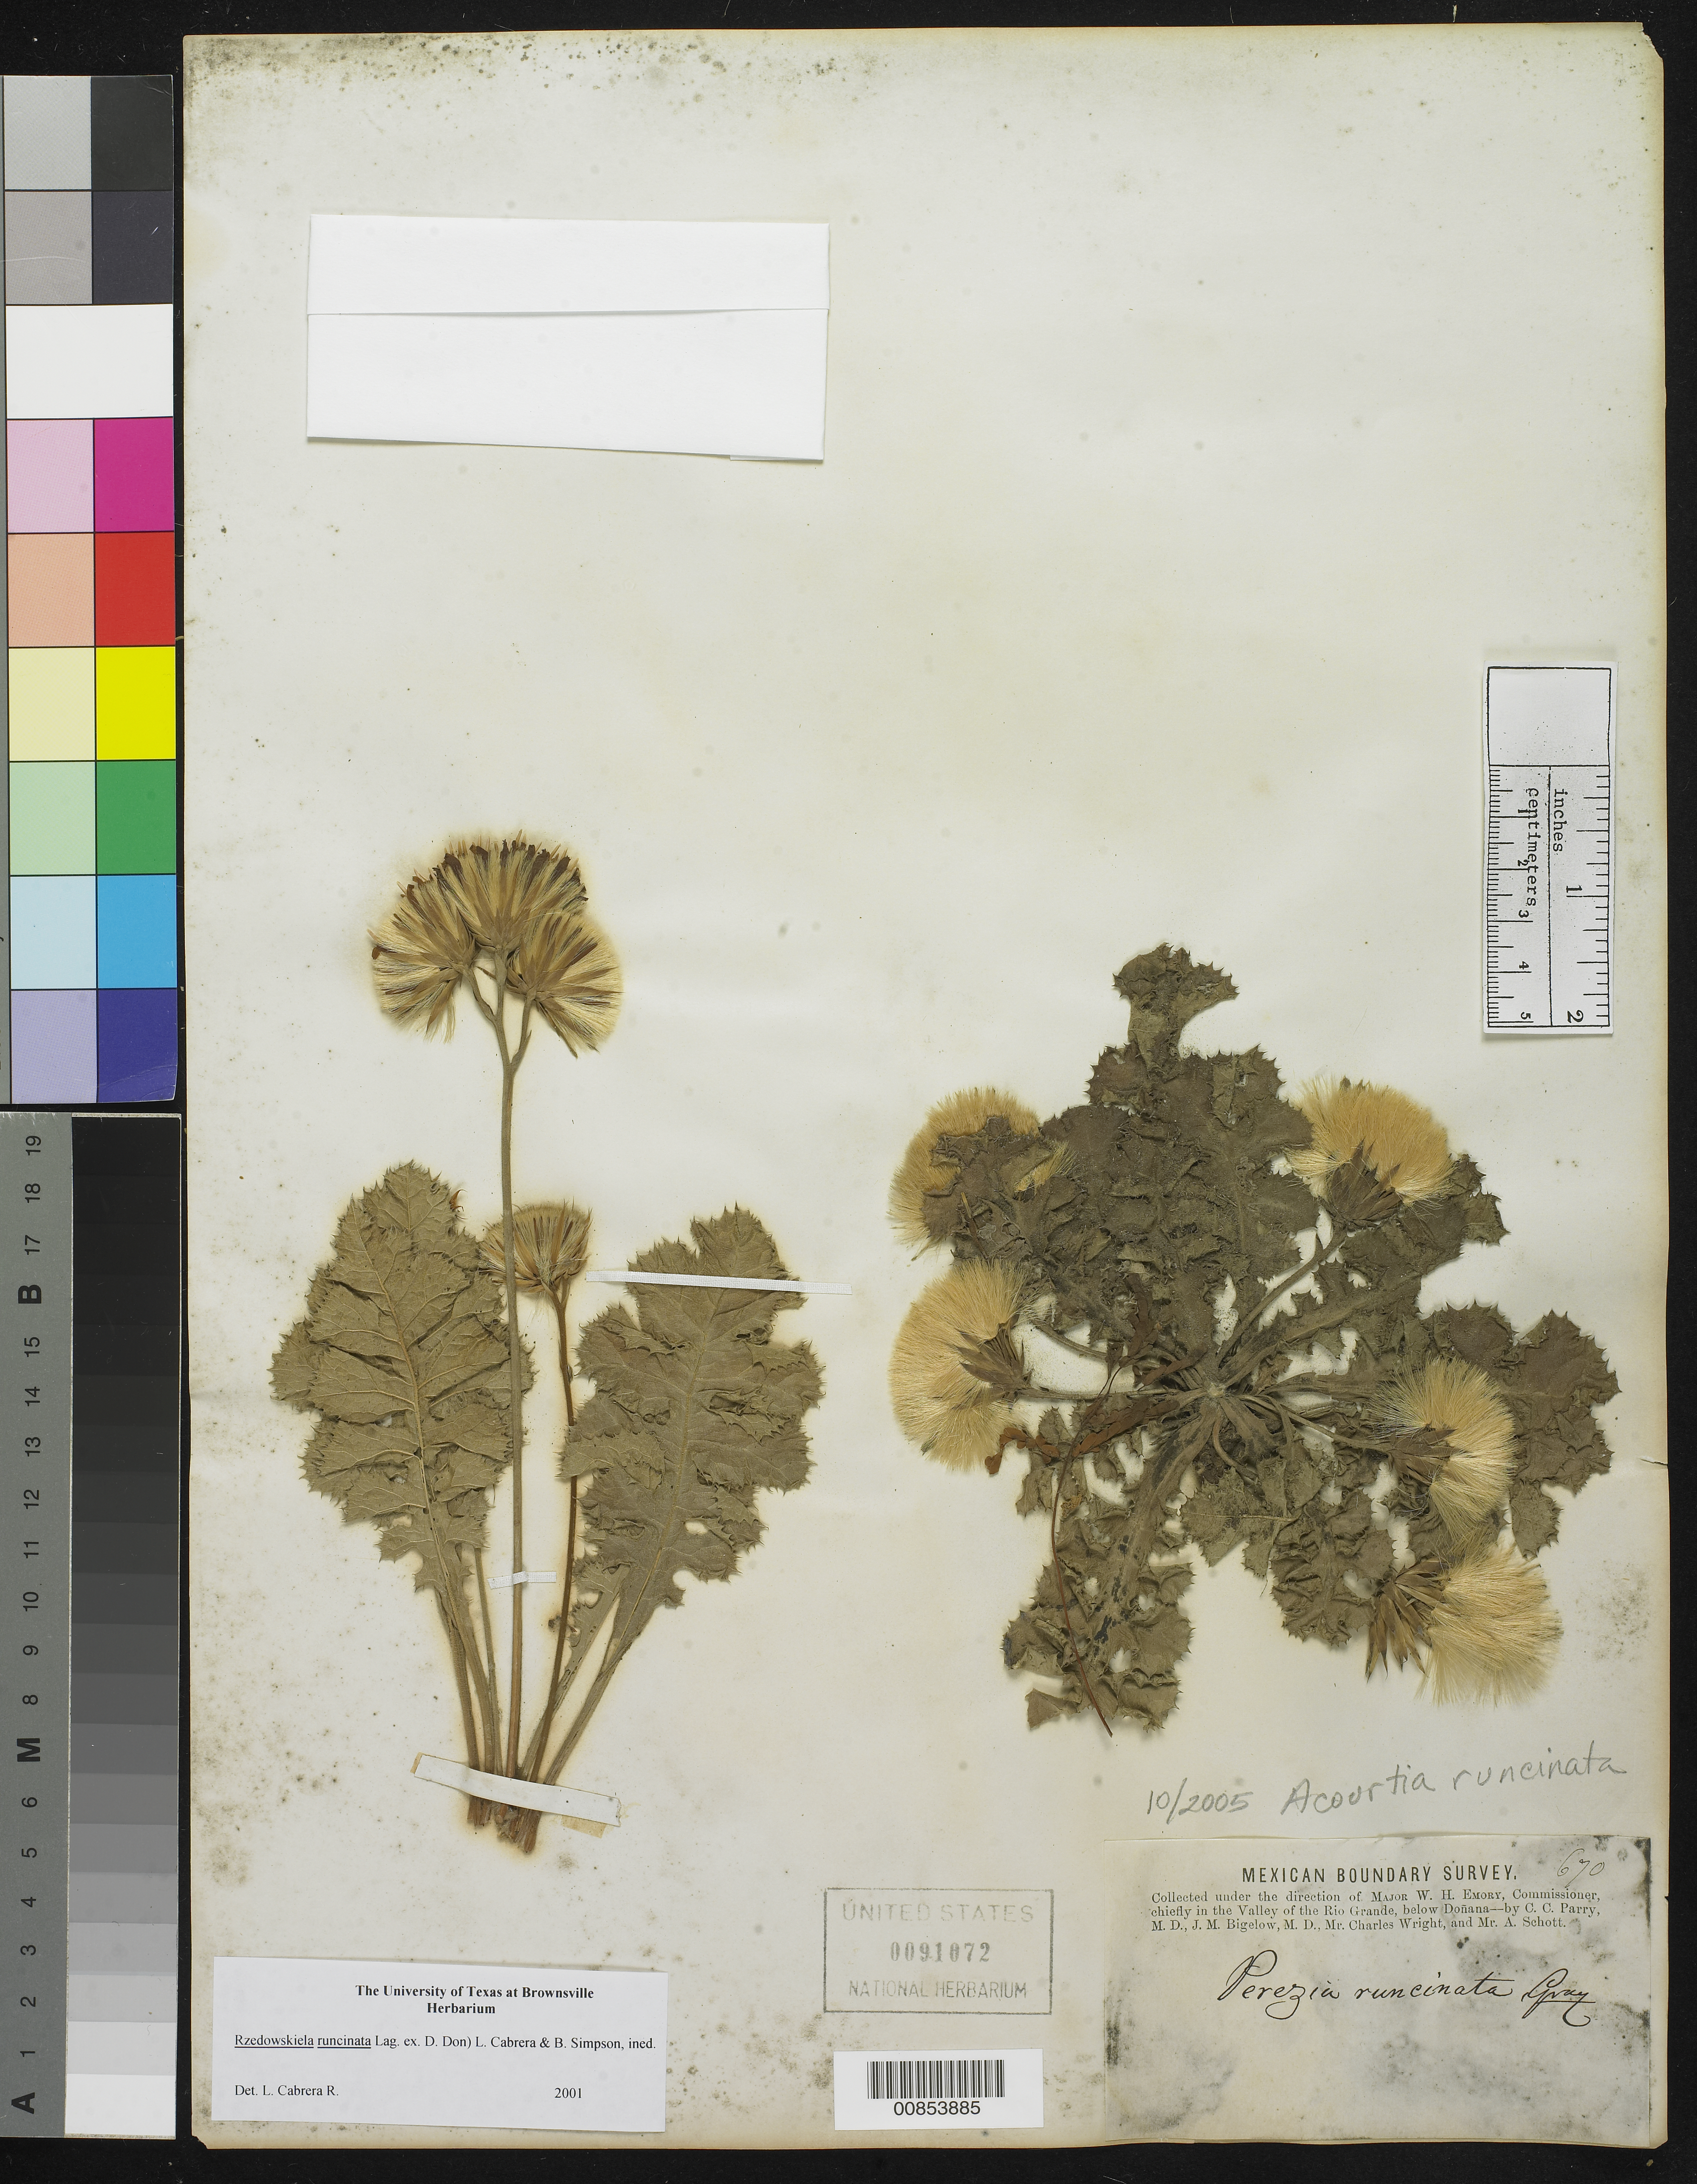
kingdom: Plantae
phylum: Tracheophyta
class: Magnoliopsida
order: Asterales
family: Asteraceae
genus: Acourtia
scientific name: Acourtia runcinata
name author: (D. Don) B.L. Turner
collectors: C. C. Parry, J. M. Bigelow, C. Wright & A. C. V. Schott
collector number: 670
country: United States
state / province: New Mexico / Texas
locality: Valley of the Rio Grande, below Doñana.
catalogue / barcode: US 91072